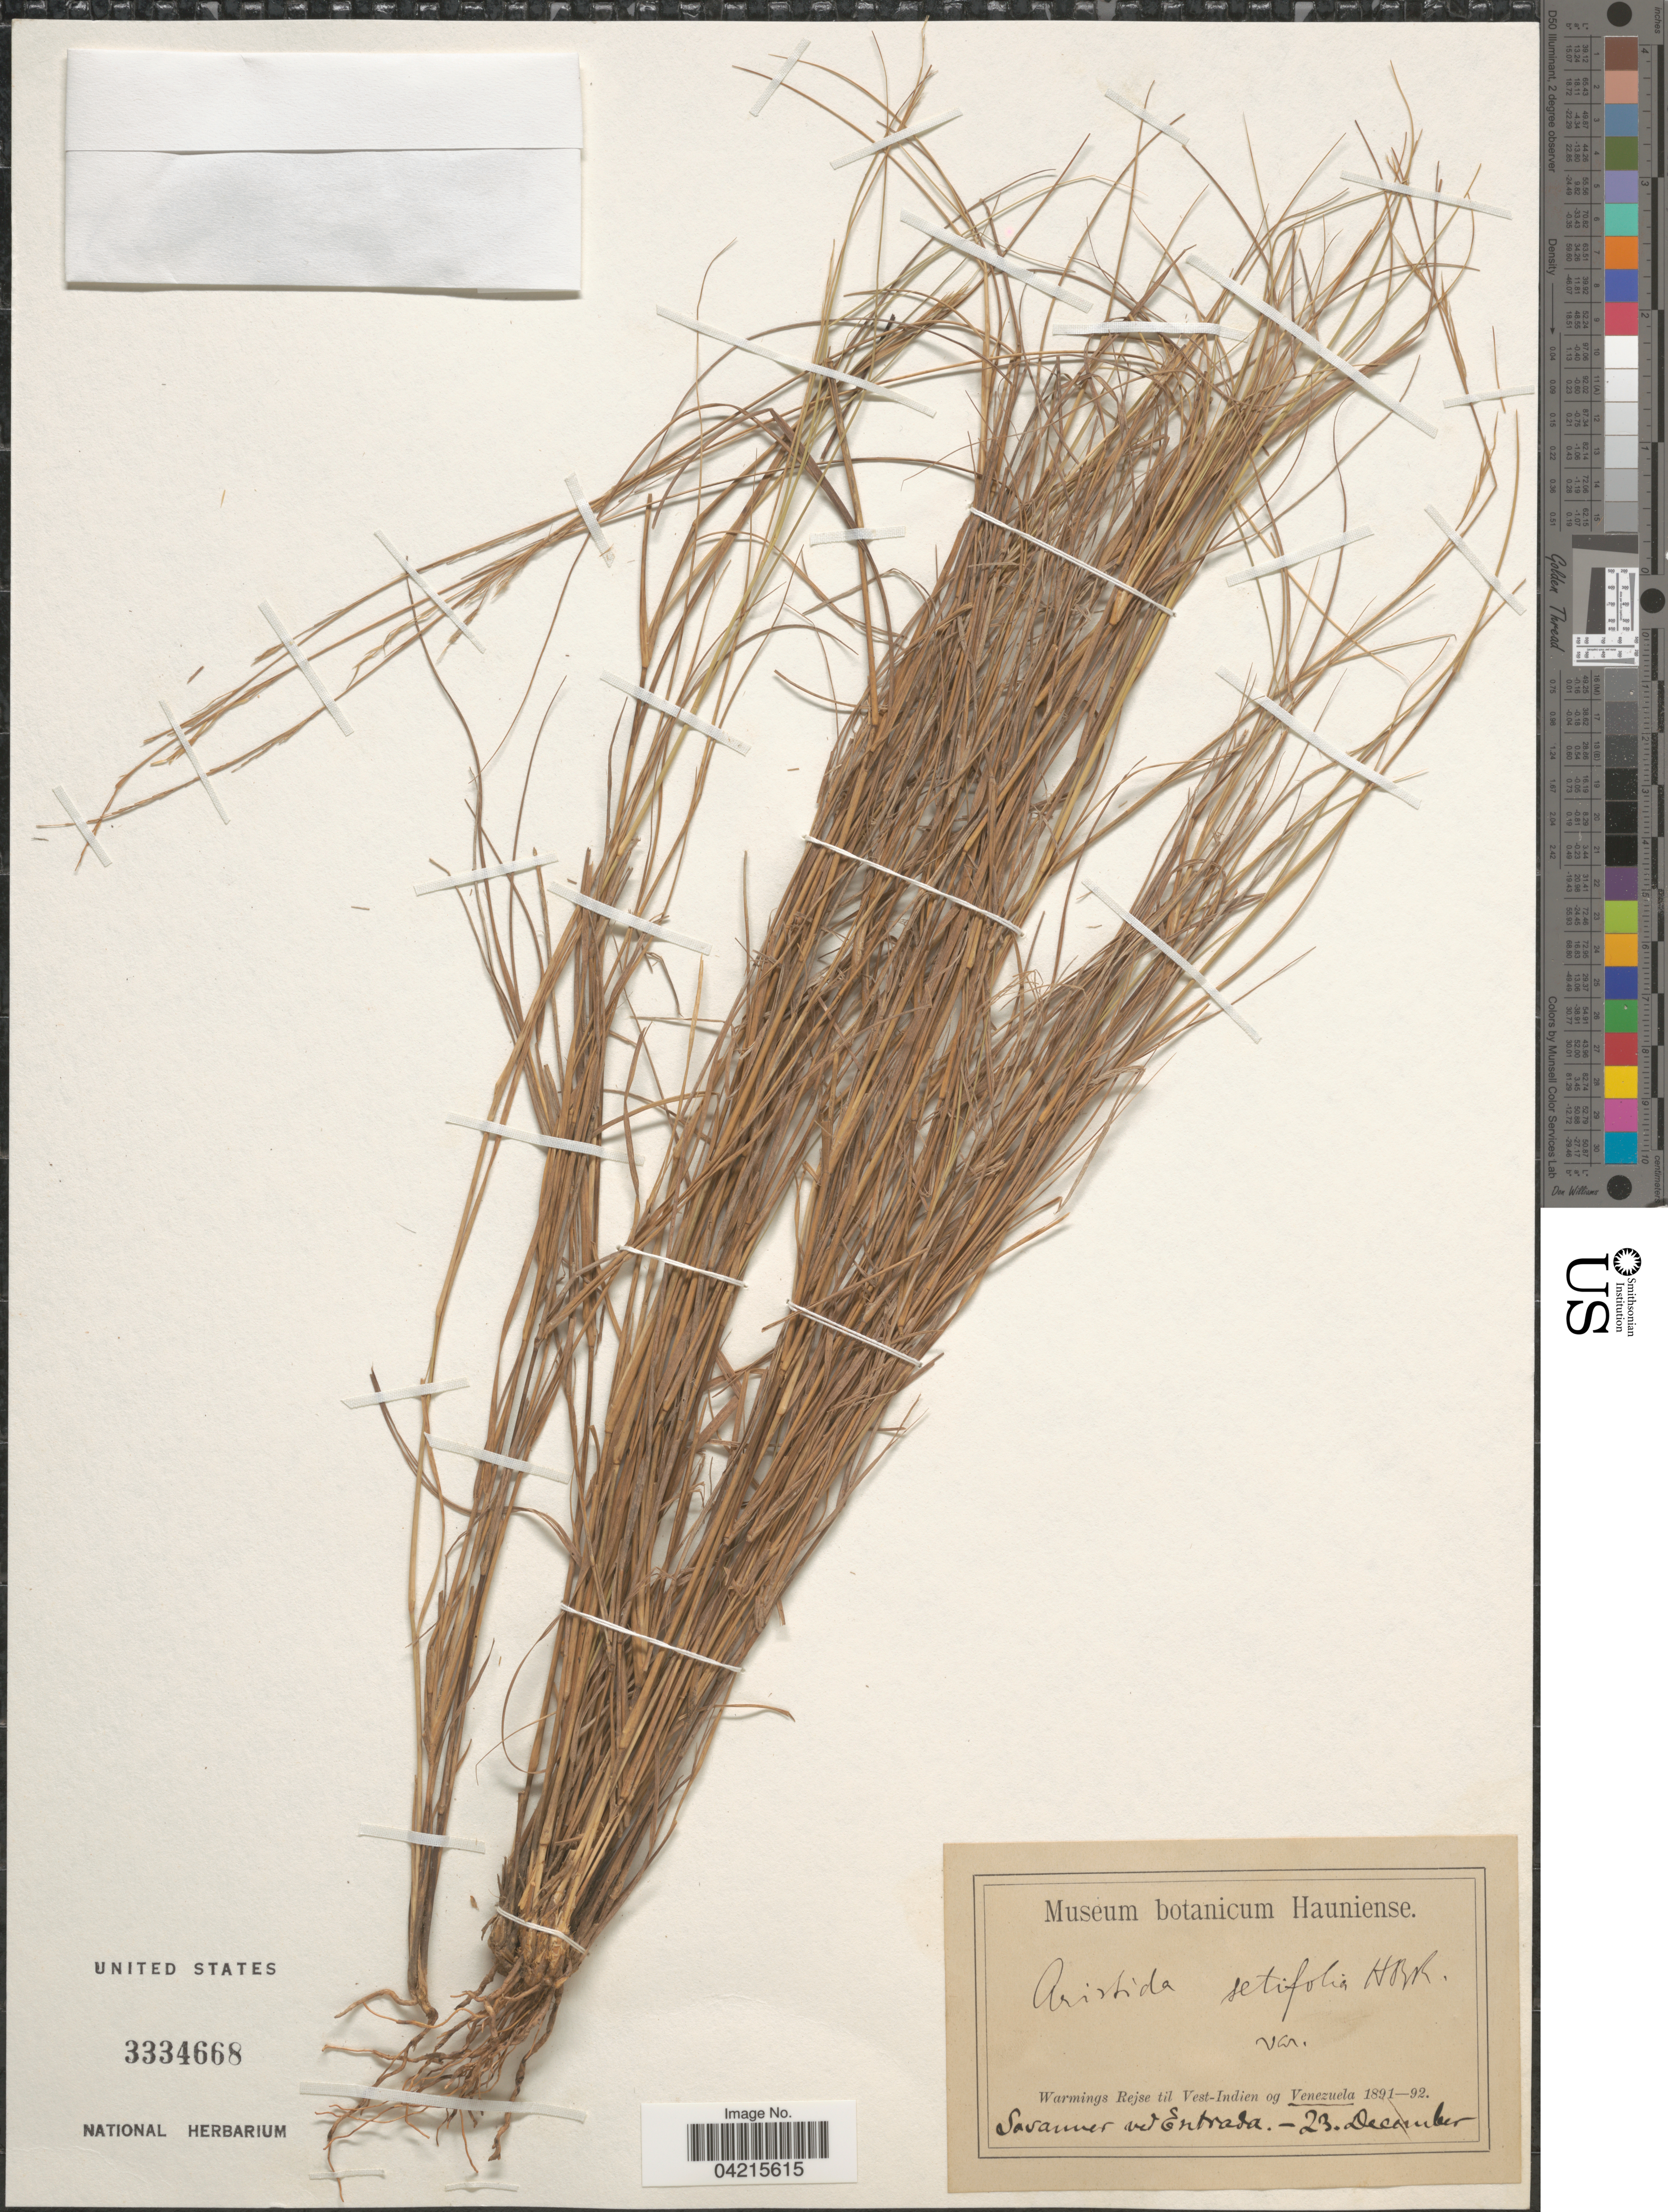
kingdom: Plantae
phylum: Tracheophyta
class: Liliopsida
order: Poales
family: Poaceae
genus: Aristida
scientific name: Aristida setifolia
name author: Kunth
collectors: -. Warmings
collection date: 1891-12-23/1892-12-23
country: Venezuela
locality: Rejse til Vest-Indien og Venezuela 1891-92. Savannes ad Entrada.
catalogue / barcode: US 3334668